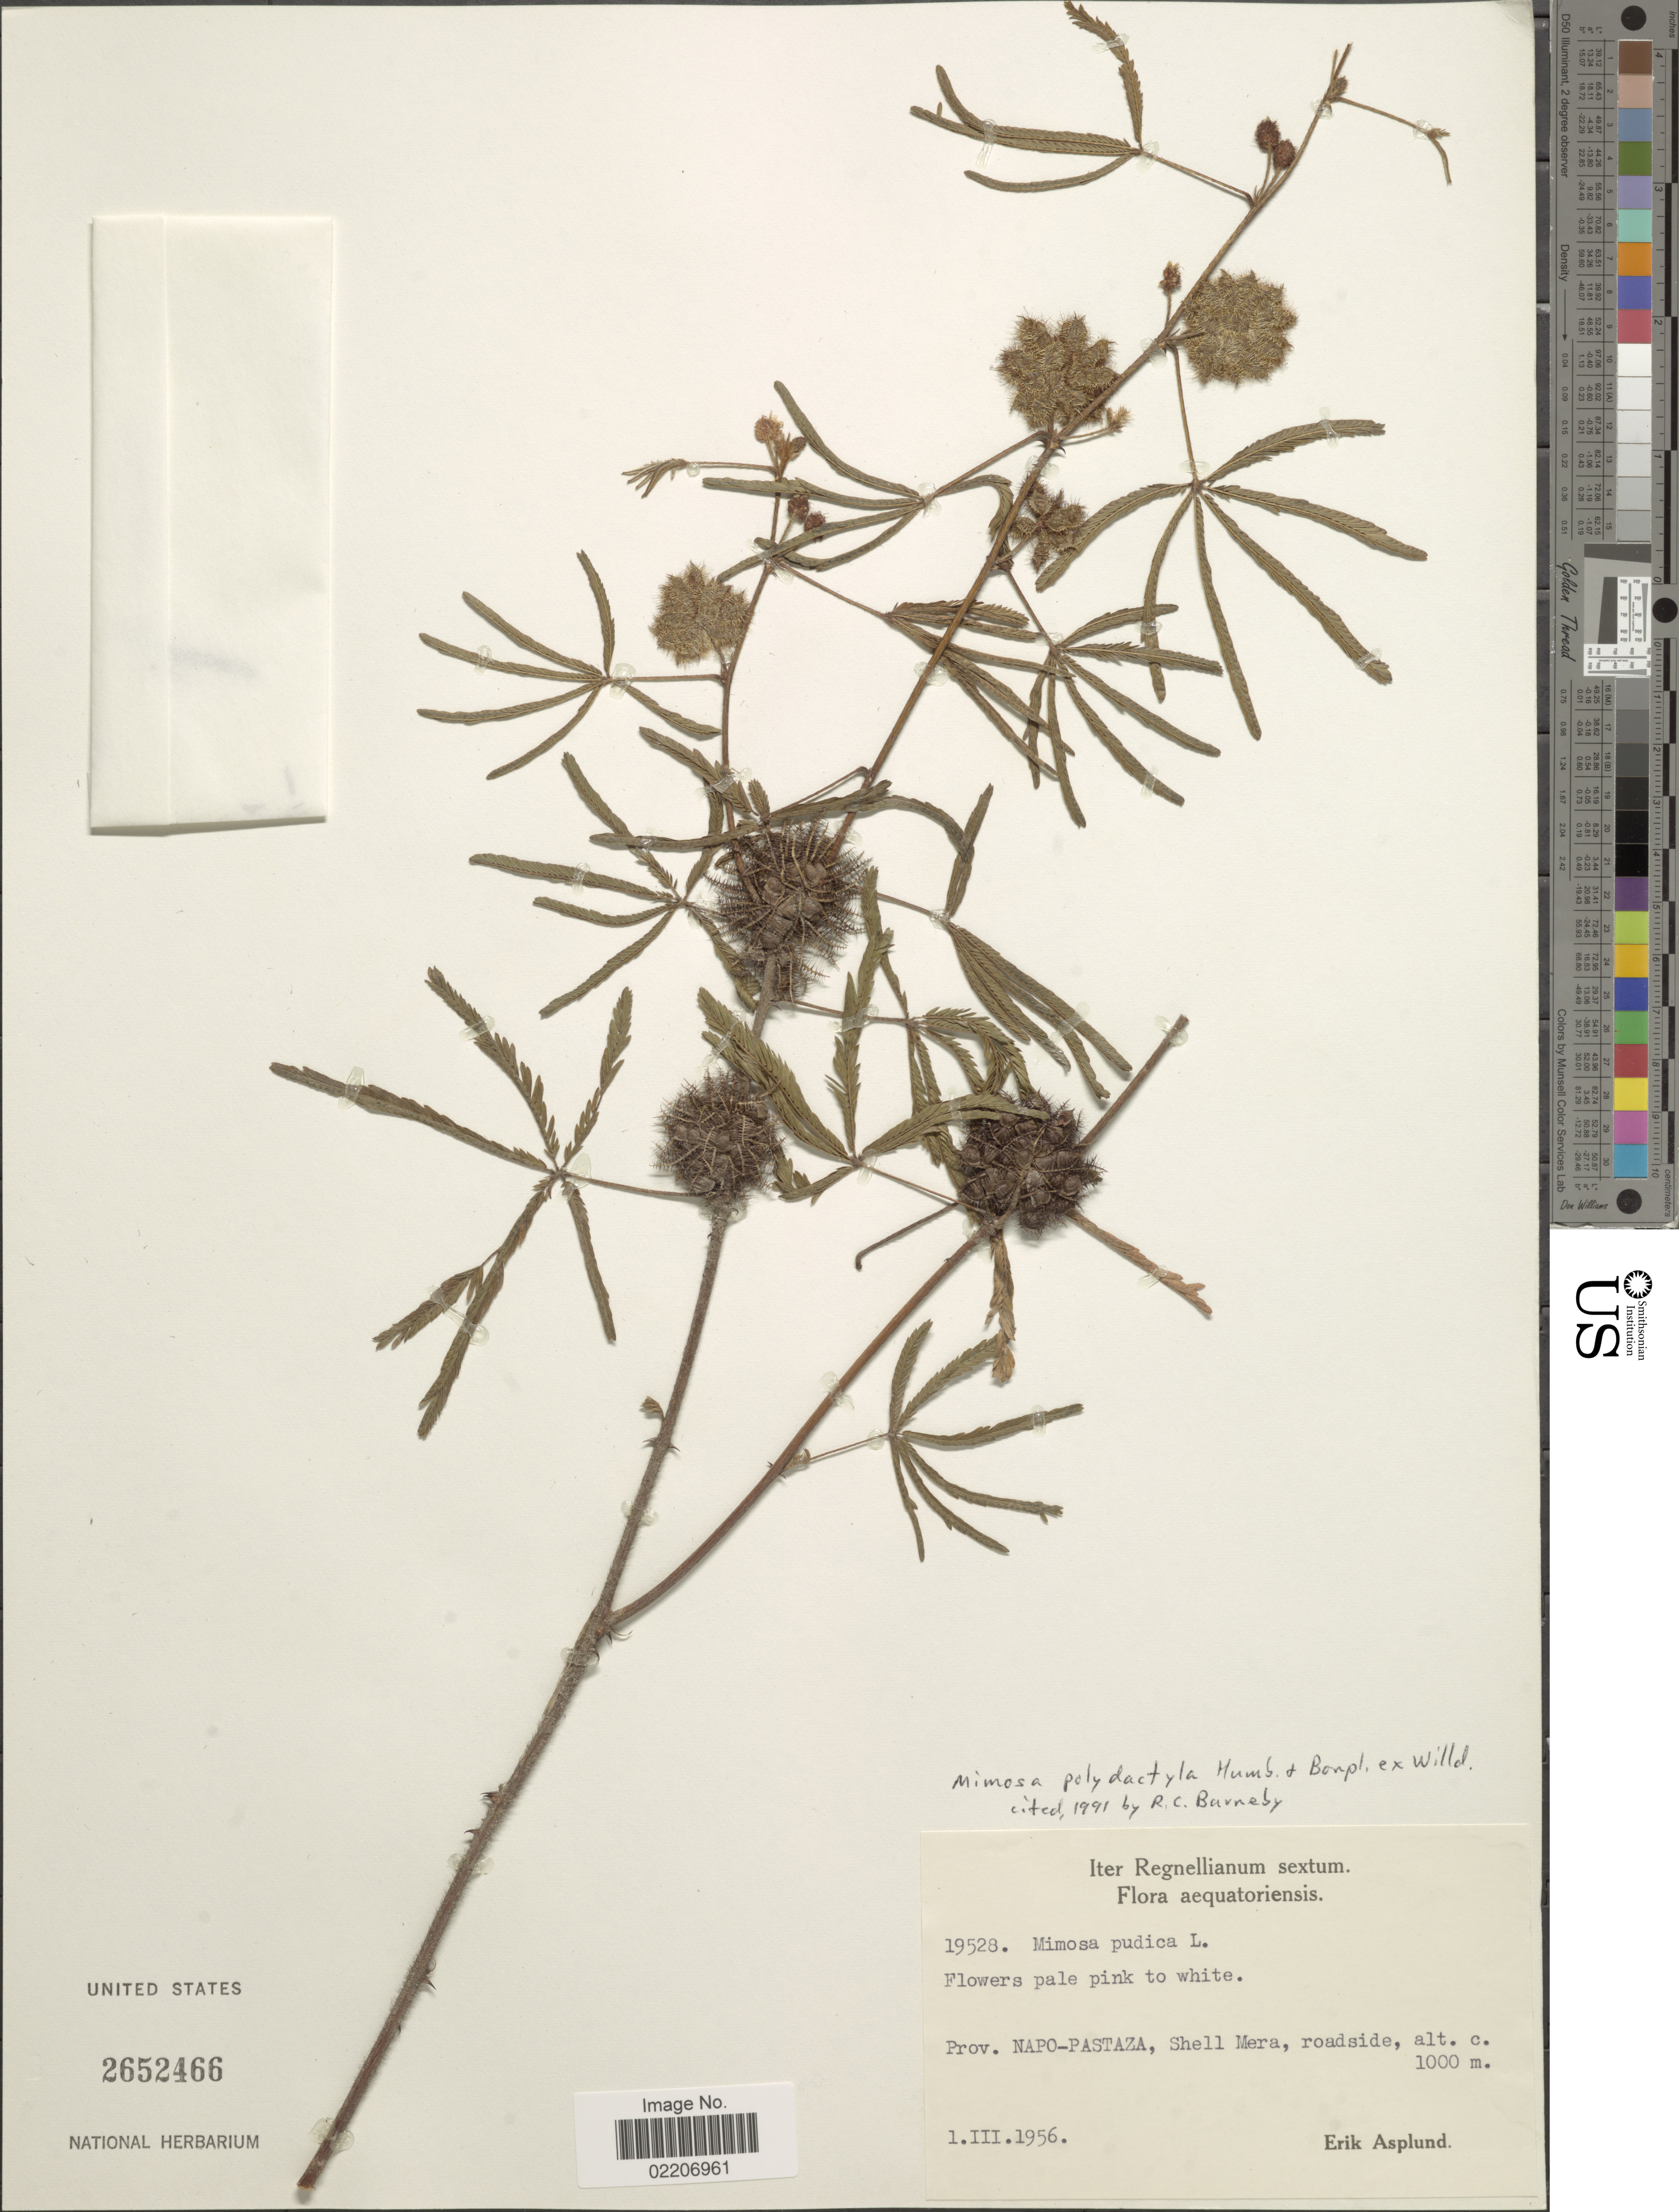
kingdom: Plantae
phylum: Tracheophyta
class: Magnoliopsida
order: Fabales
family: Fabaceae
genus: Mimosa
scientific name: Mimosa polydactyla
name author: Humb. & Bonpl. ex Willd.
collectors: E. Asplund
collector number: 19528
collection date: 1956-03-01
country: Ecuador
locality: Prov. Napo-Pastaza, Shell Mera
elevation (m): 1000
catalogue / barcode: US 2652466